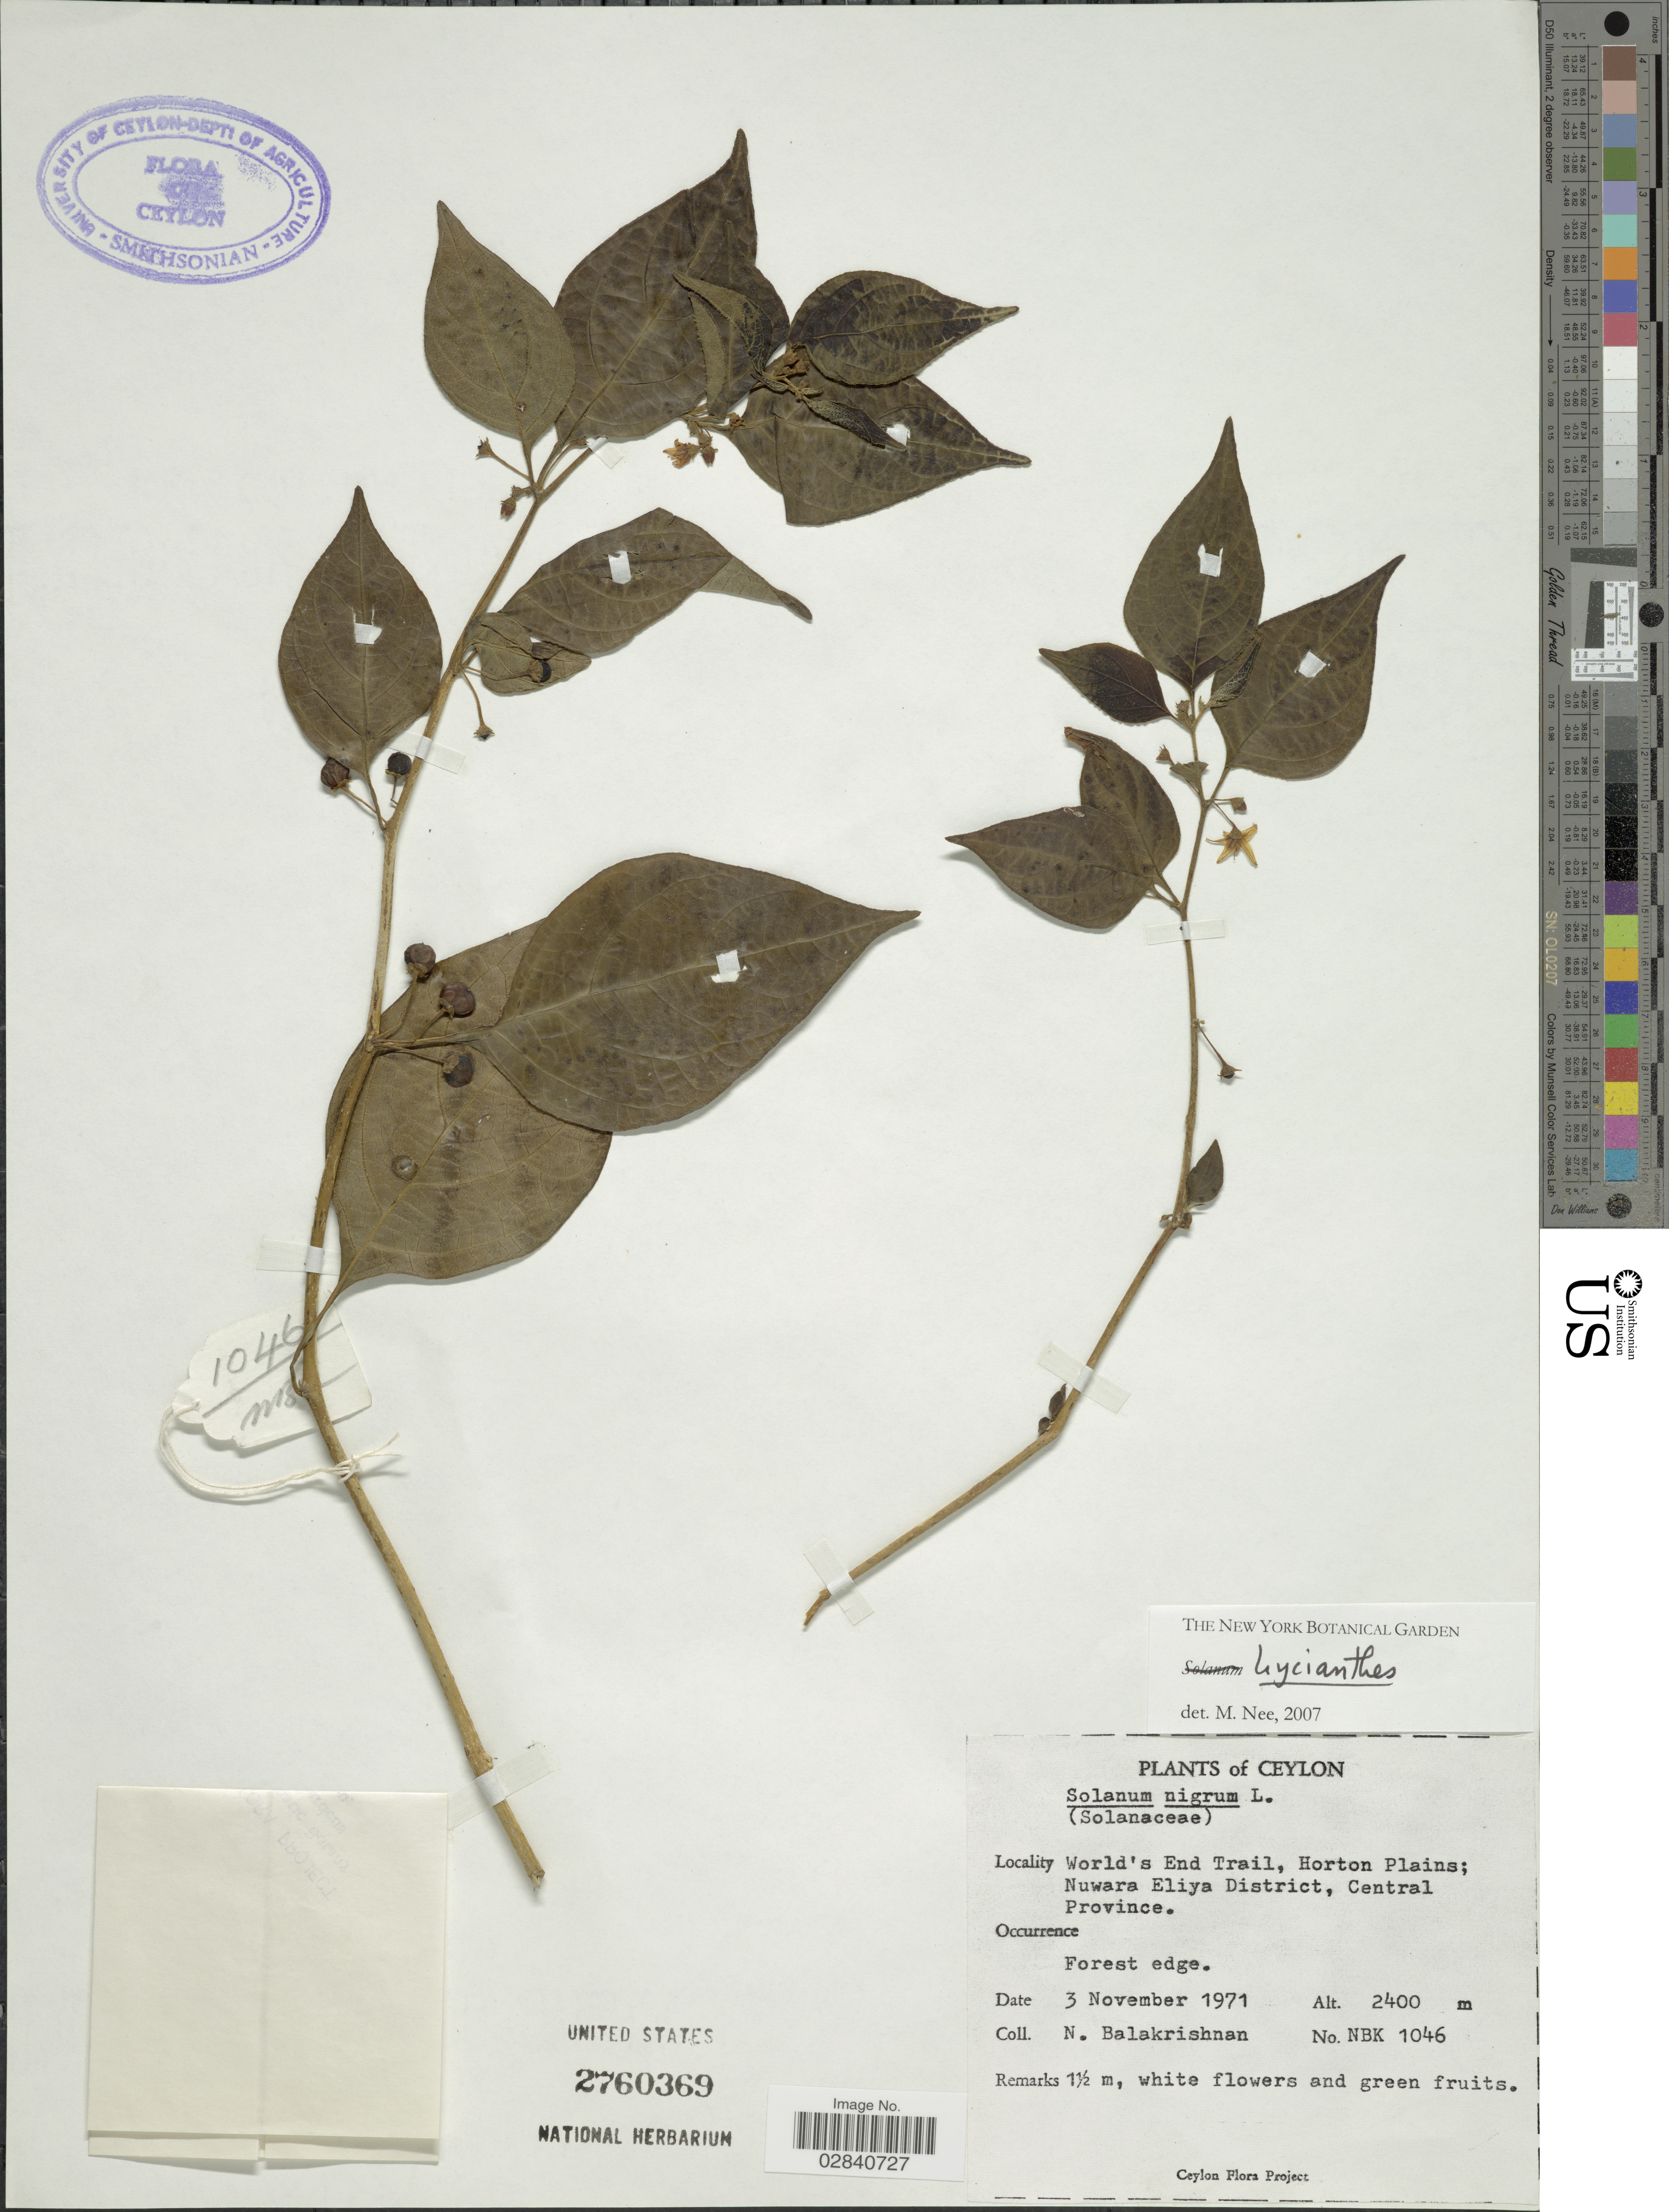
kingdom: Plantae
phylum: Tracheophyta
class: Magnoliopsida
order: Solanales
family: Solanaceae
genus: Lycianthes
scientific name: Lycianthes laevis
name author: (Dunal) Bitter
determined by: Knapp, S. D.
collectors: N. Balakrishnan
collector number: NBK 1046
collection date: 1971-11-03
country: Sri Lanka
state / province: Central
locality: Ceylon. World's End Trail, Horton Plains; Nuwara Eliya District.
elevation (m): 2400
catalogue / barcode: US 2760369